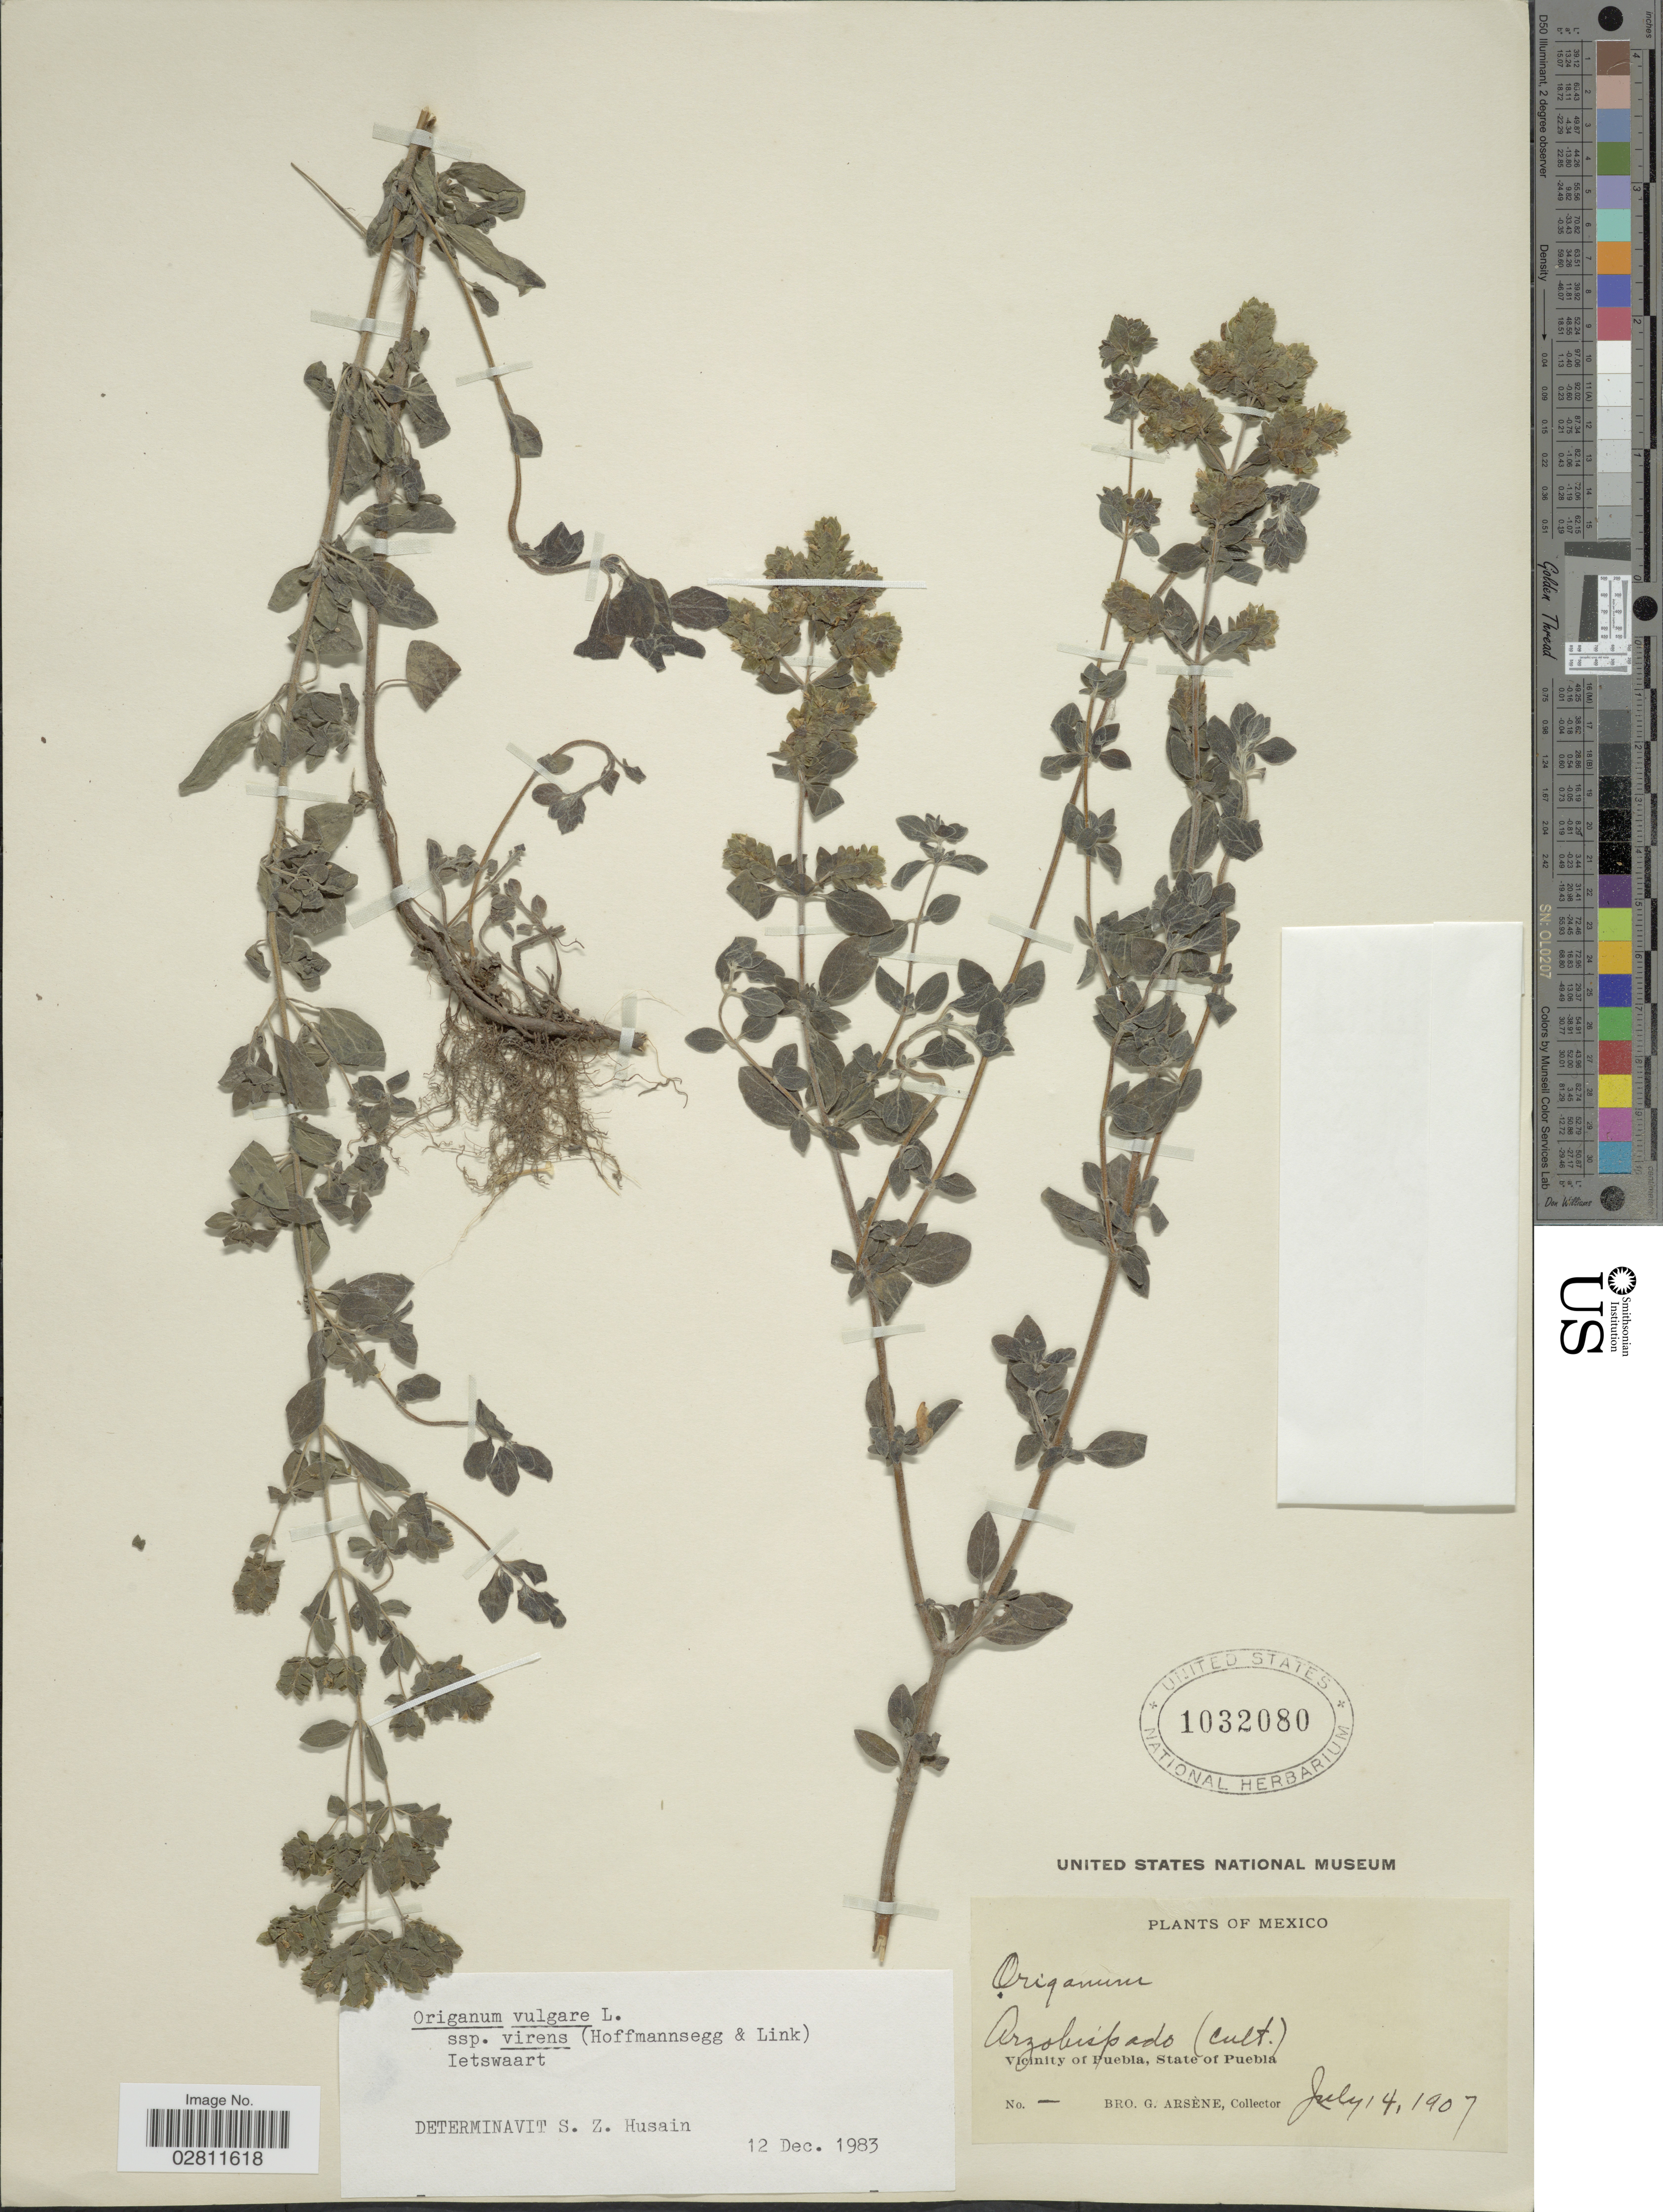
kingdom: Plantae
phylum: Tracheophyta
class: Magnoliopsida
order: Lamiales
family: Lamiaceae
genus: Origanum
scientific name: Origanum vulgare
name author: L.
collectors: Bro. G. Arsène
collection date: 1907-07-14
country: Mexico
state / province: Puebla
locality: Arzobispado, Vicinity of Puebla.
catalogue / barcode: US 1032080